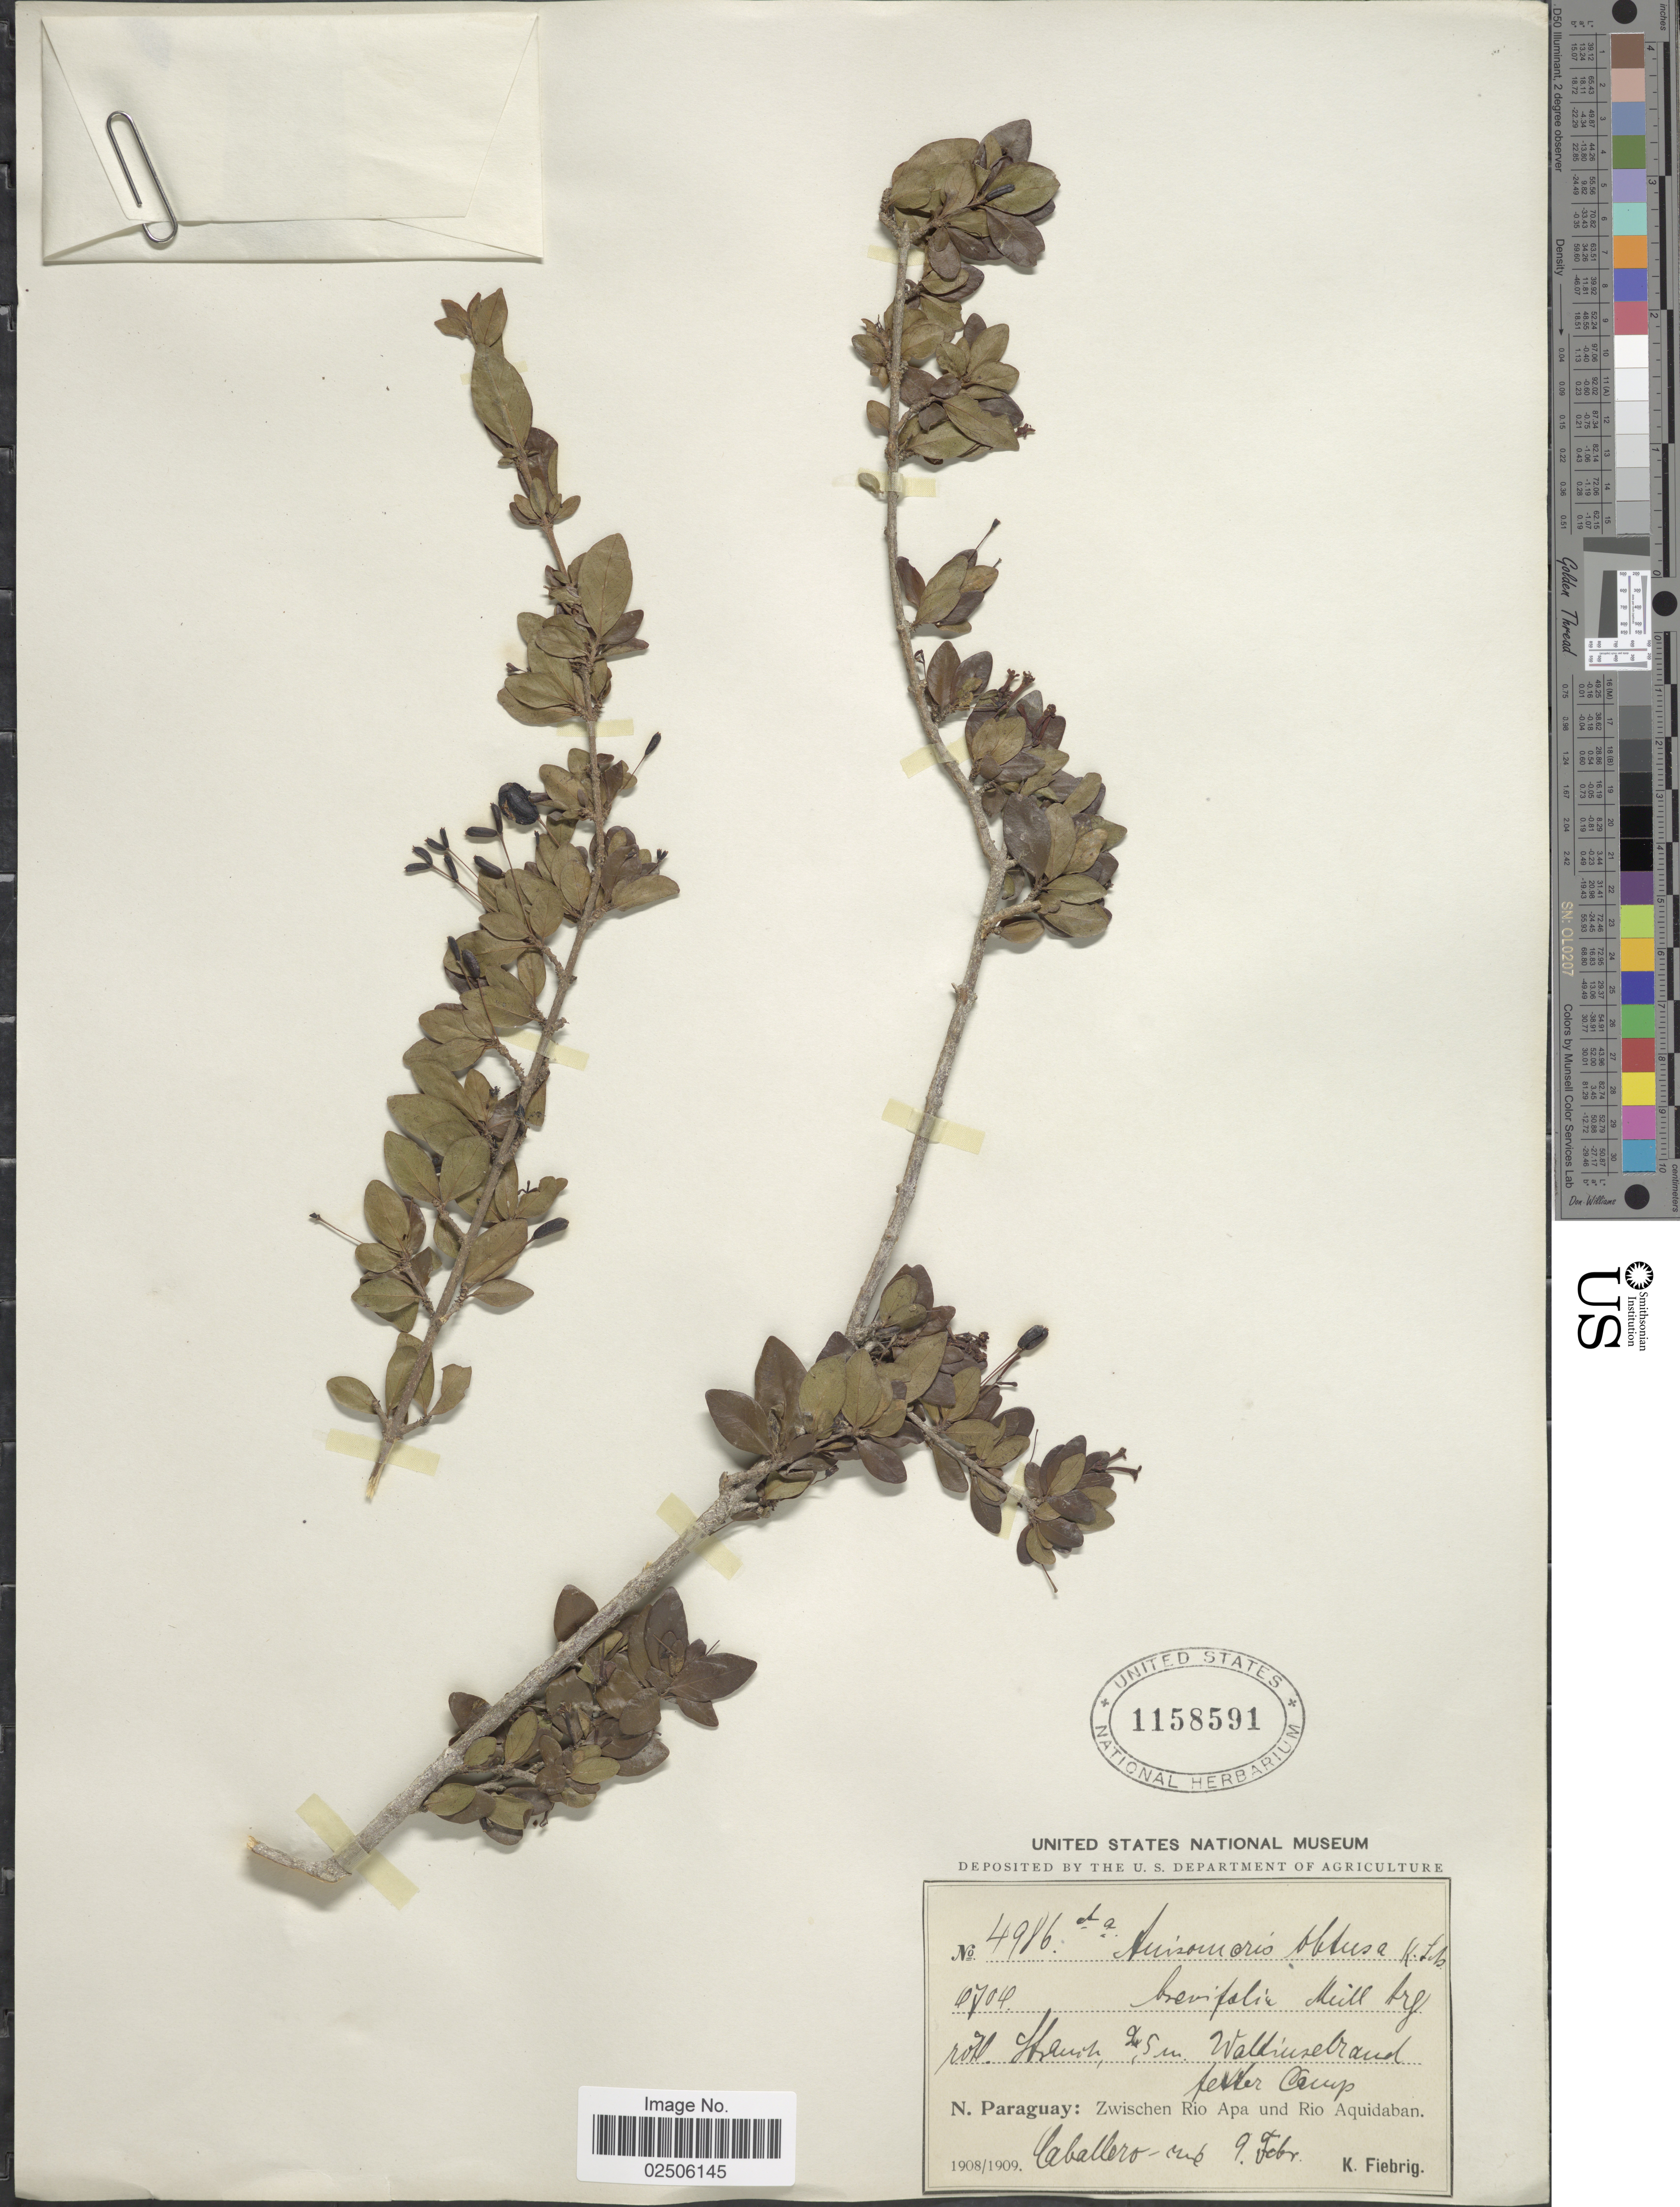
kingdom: Plantae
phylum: Tracheophyta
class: Magnoliopsida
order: Gentianales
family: Rubiaceae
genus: Chomelia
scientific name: Chomelia obtusa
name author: Cham. & Schltdl.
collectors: K. Fiebrig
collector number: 4986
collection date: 1908-02-09/1909-02-09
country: Paraguay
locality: N. Paraguay: Zwischen Rio Apa and Rio Aquidaban, Caballero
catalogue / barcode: US 1158591